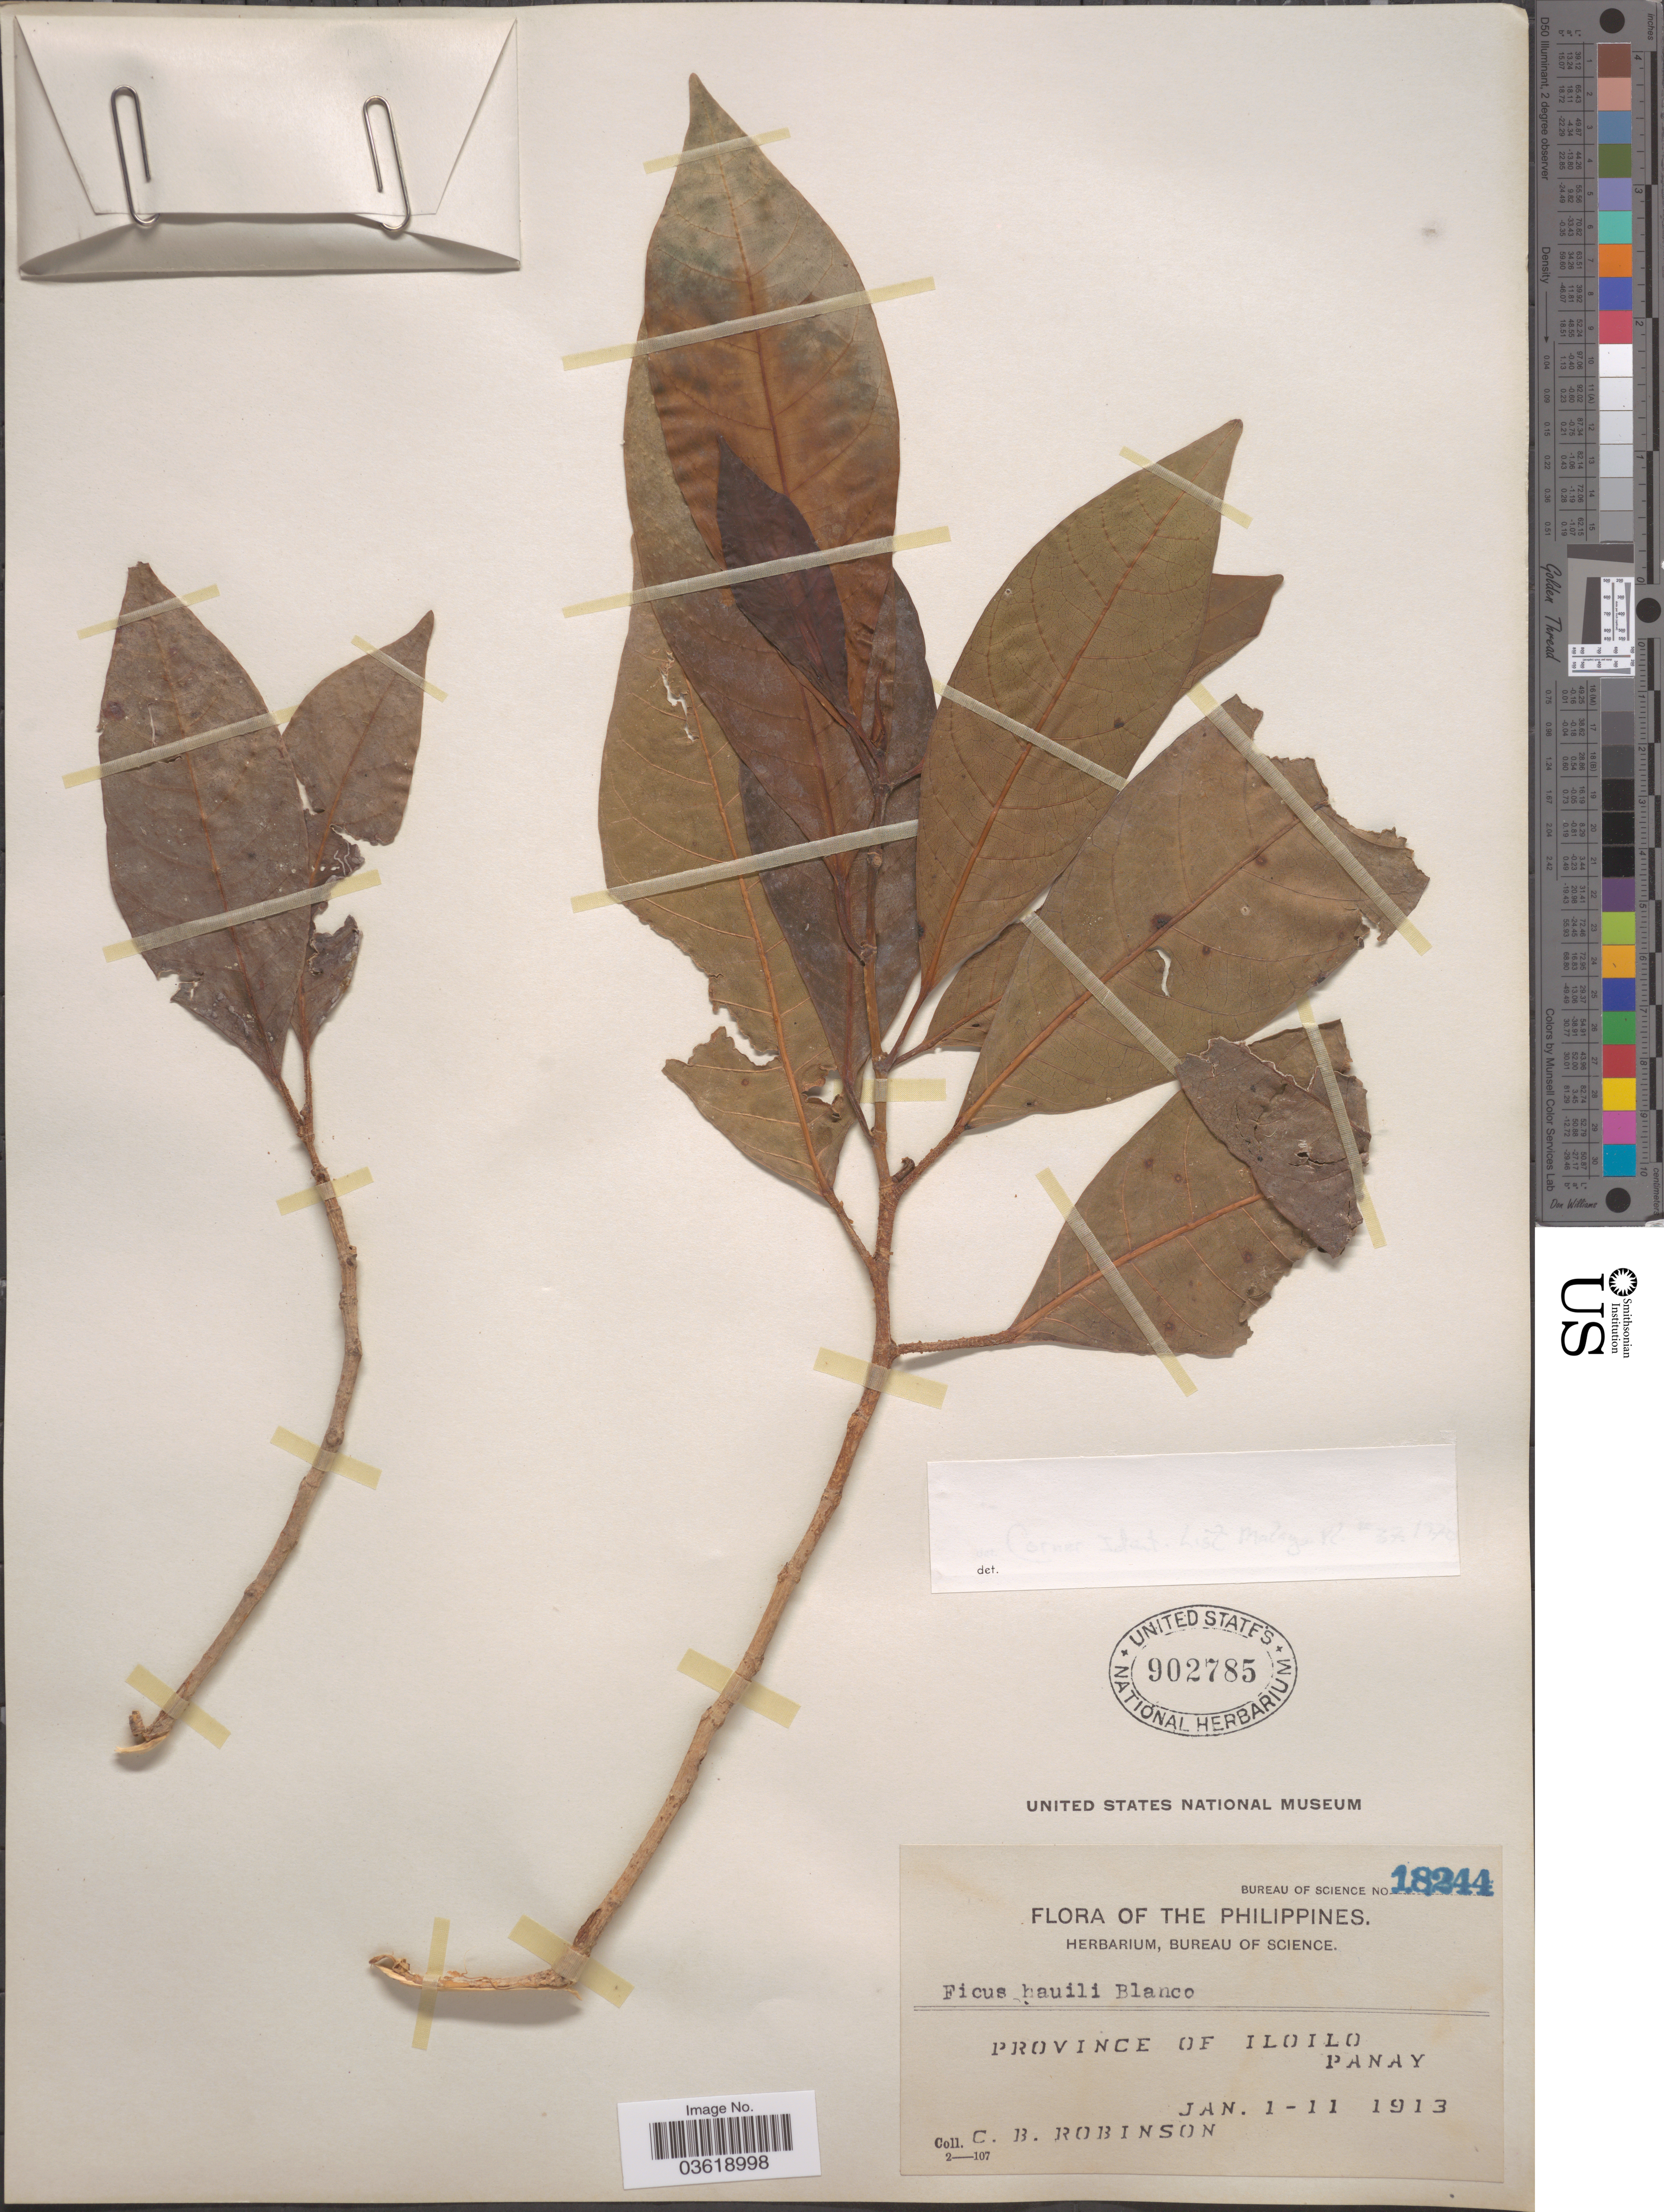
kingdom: Plantae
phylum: Tracheophyta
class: Magnoliopsida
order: Rosales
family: Moraceae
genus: Ficus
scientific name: Ficus hauili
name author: Blanco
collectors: C. Robinson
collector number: Bureau of Science 18244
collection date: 1913-01-01/1913-01-11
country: Philippines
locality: Province of Iloilo. Panay.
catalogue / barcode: US 902785